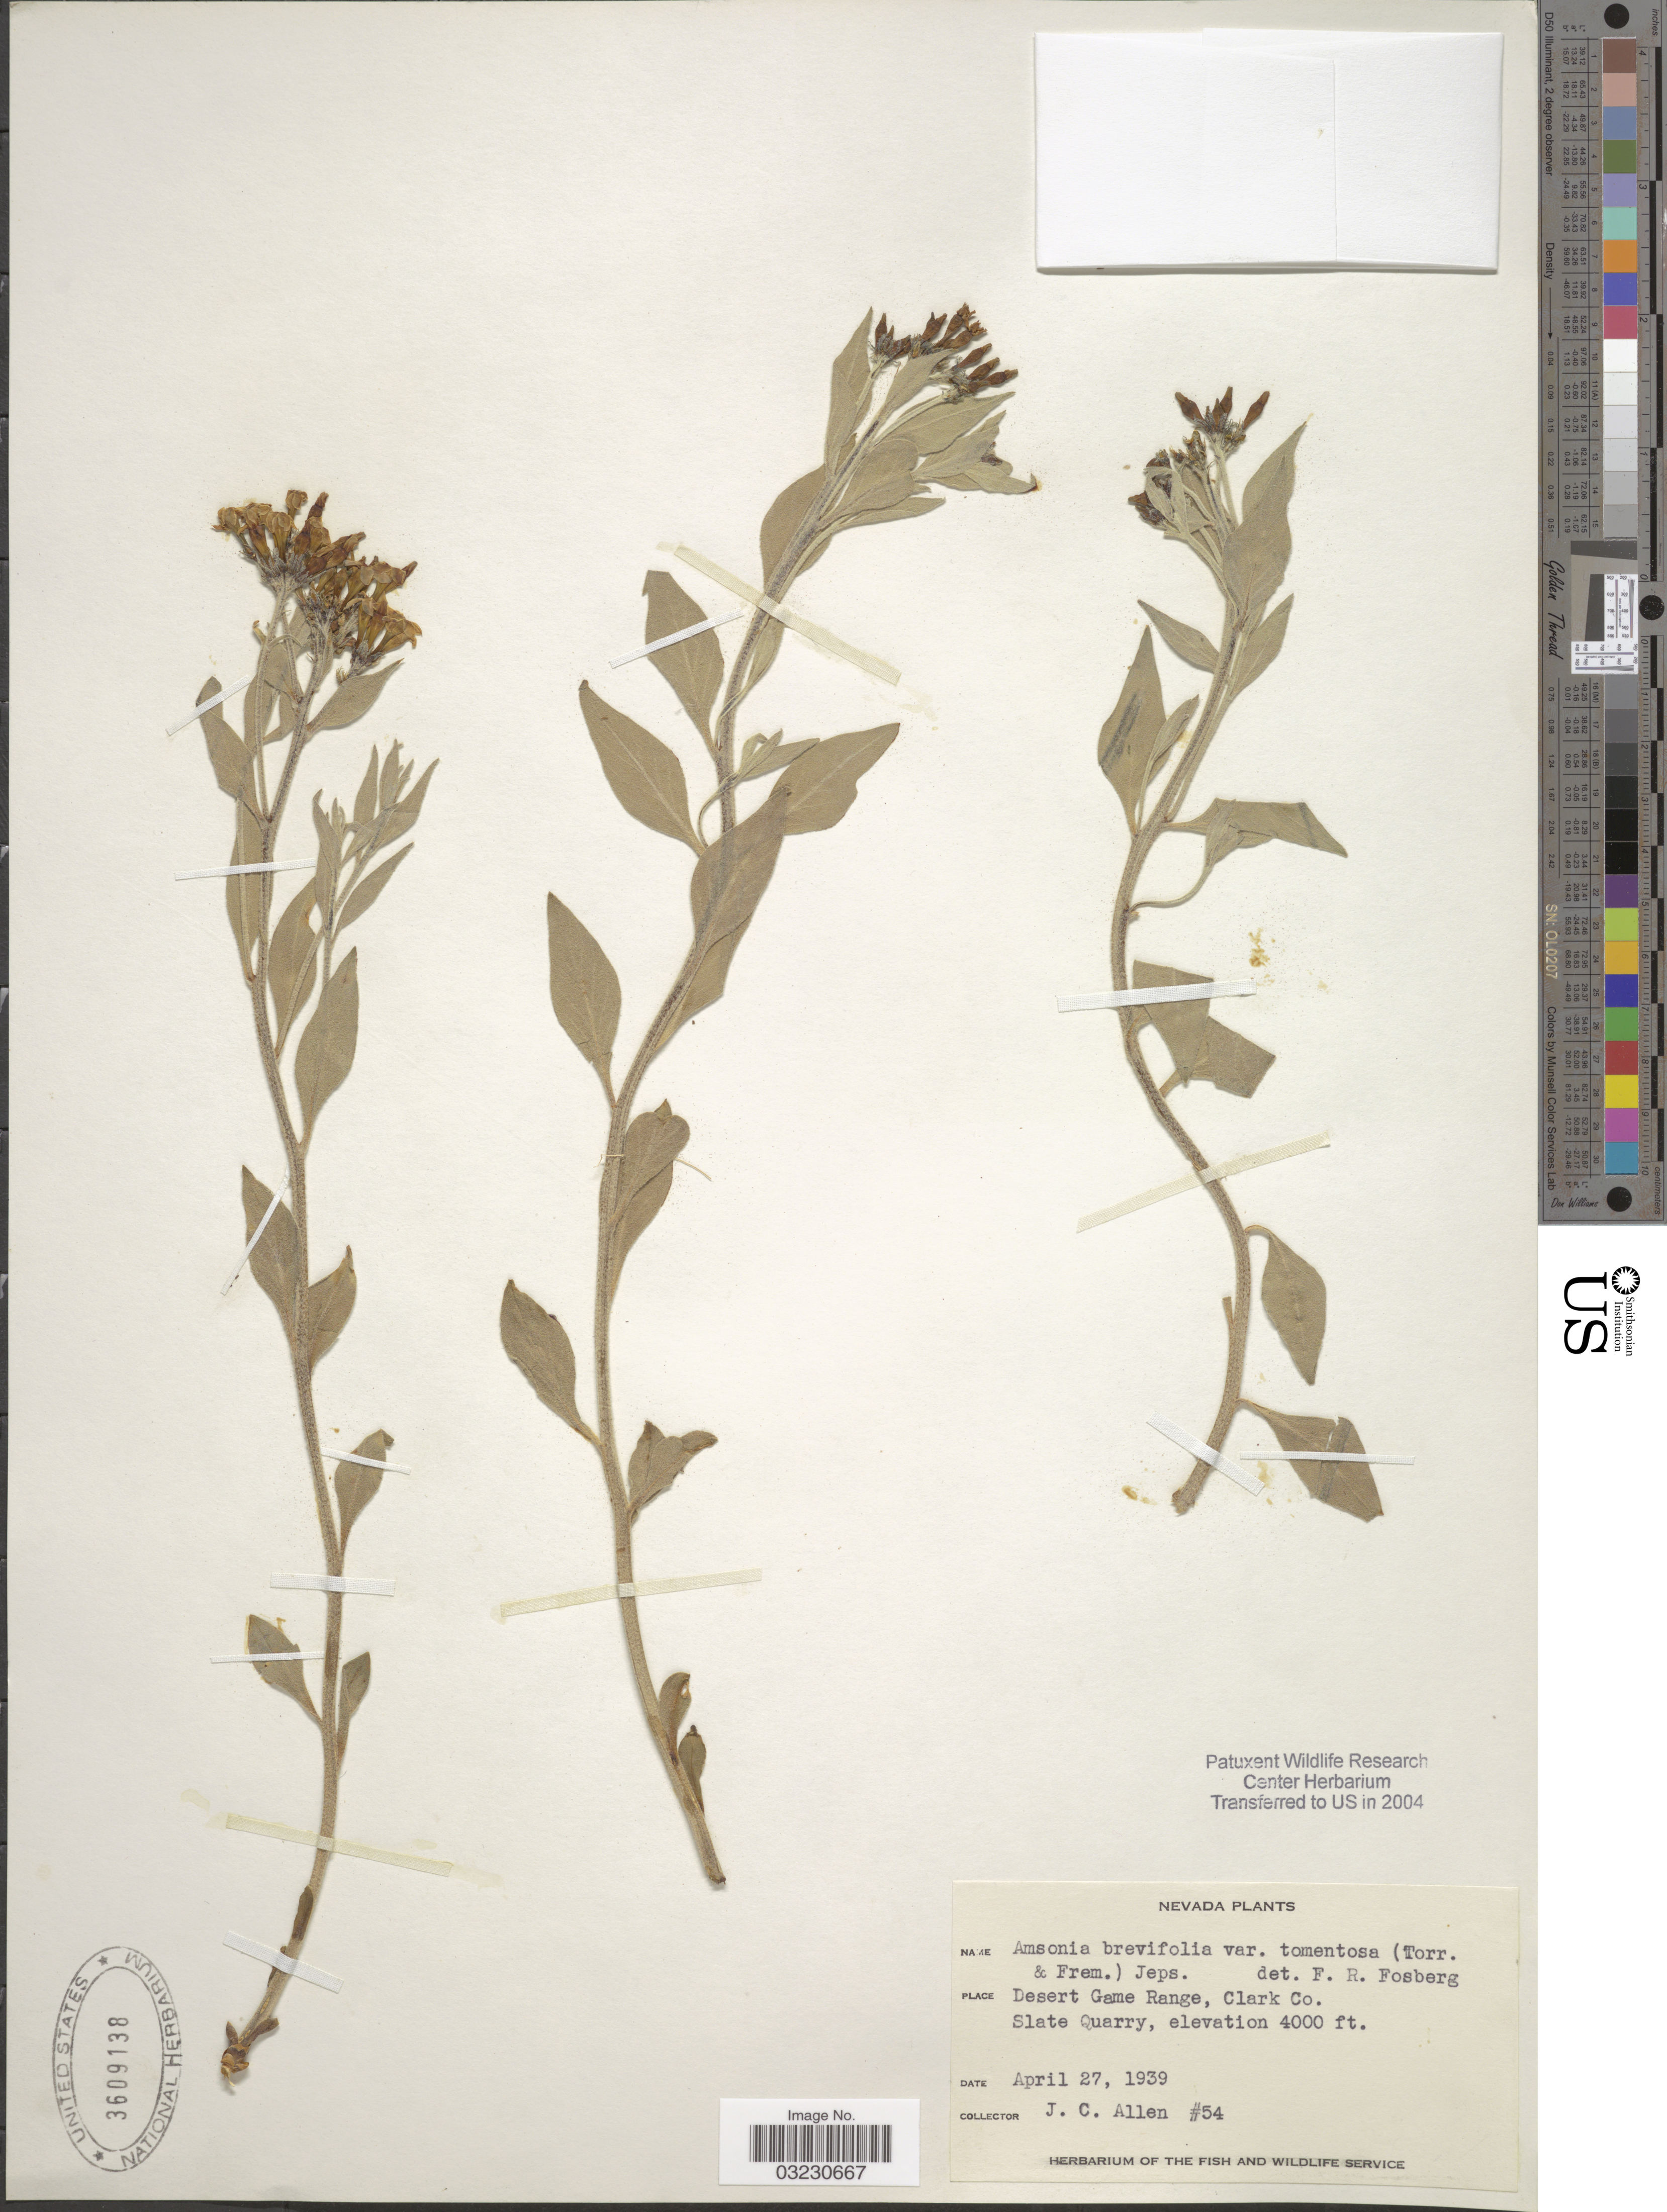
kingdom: Plantae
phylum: Tracheophyta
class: Magnoliopsida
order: Gentianales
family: Apocynaceae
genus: Amsonia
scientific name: Amsonia tomentosa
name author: Torr. & Frém.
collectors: J. C. Allen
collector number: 54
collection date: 1939-04-27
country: United States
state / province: Nevada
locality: Desert Game Range, Clark Co., Slate Quarry.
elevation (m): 1219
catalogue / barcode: US 3609138